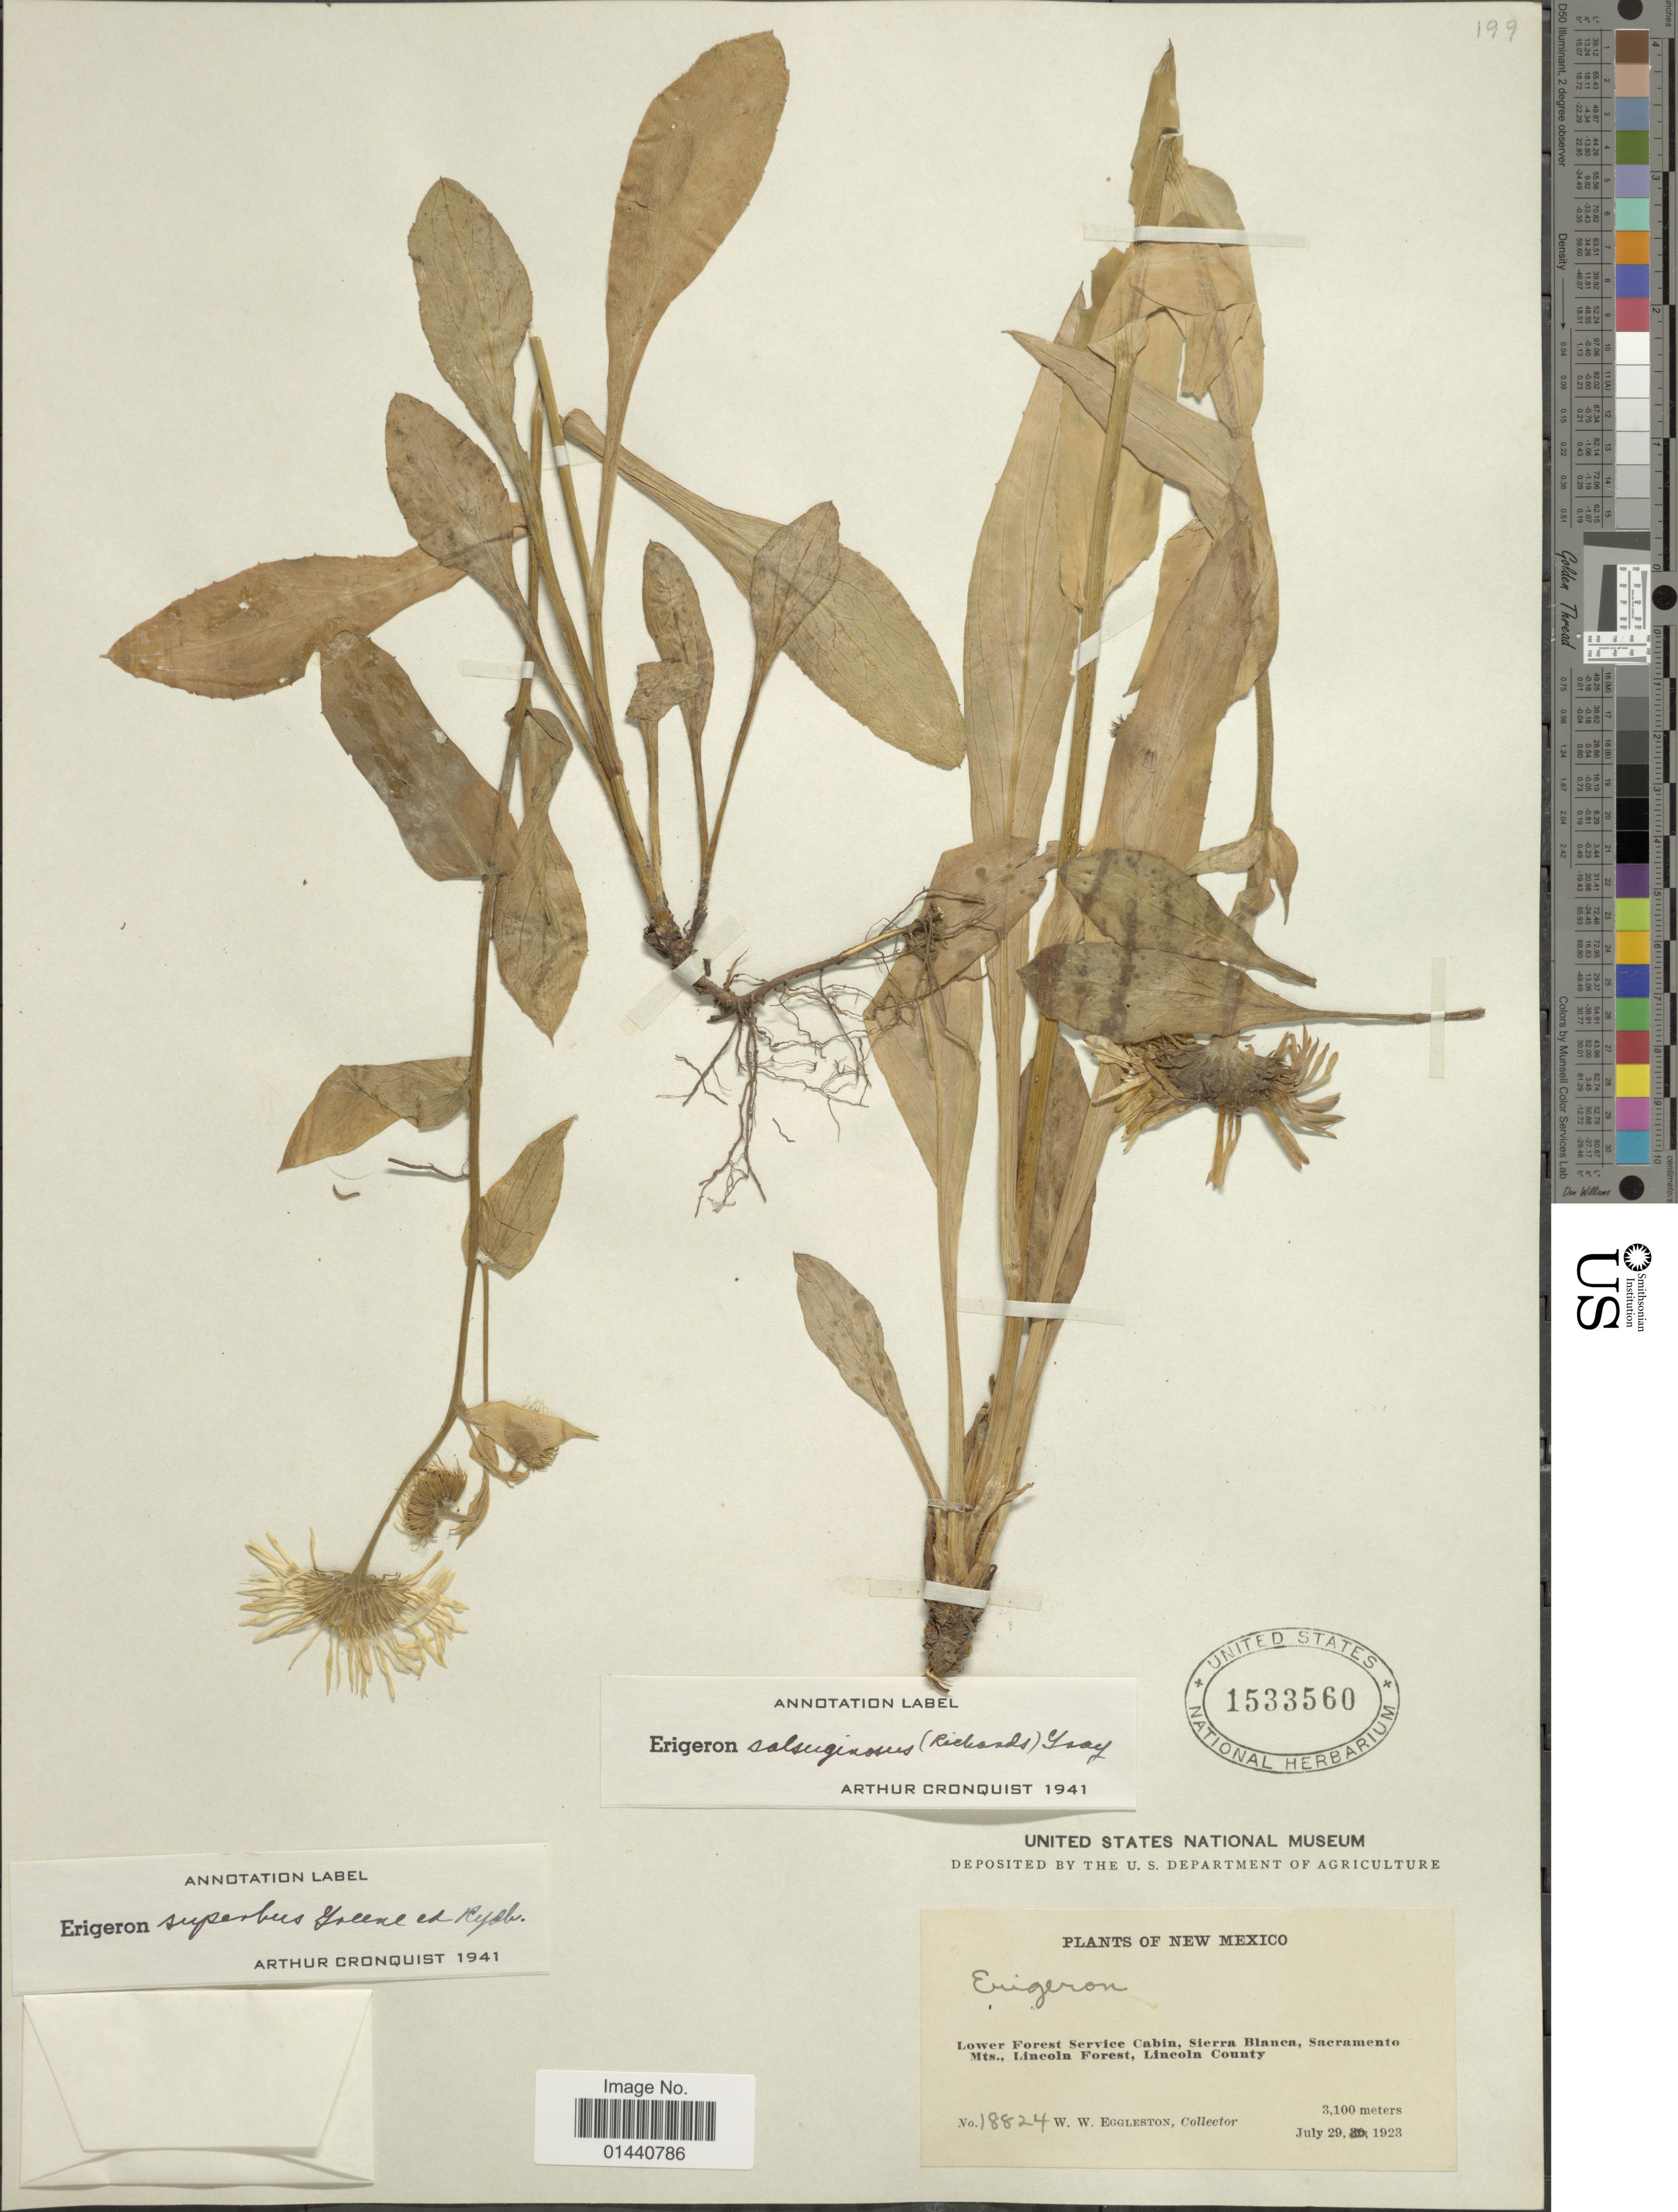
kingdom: Plantae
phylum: Tracheophyta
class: Magnoliopsida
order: Asterales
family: Asteraceae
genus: Erigeron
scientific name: Erigeron superbus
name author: Greene ex Rydb.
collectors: W. W. Eggleston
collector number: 18824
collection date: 1923-07-29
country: United States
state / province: New Mexico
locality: Lower Forest Service Cabin, Sierra Blanca, Sacramento Mts., Lincoln Forest, Lincoln County.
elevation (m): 3100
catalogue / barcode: US 1533560